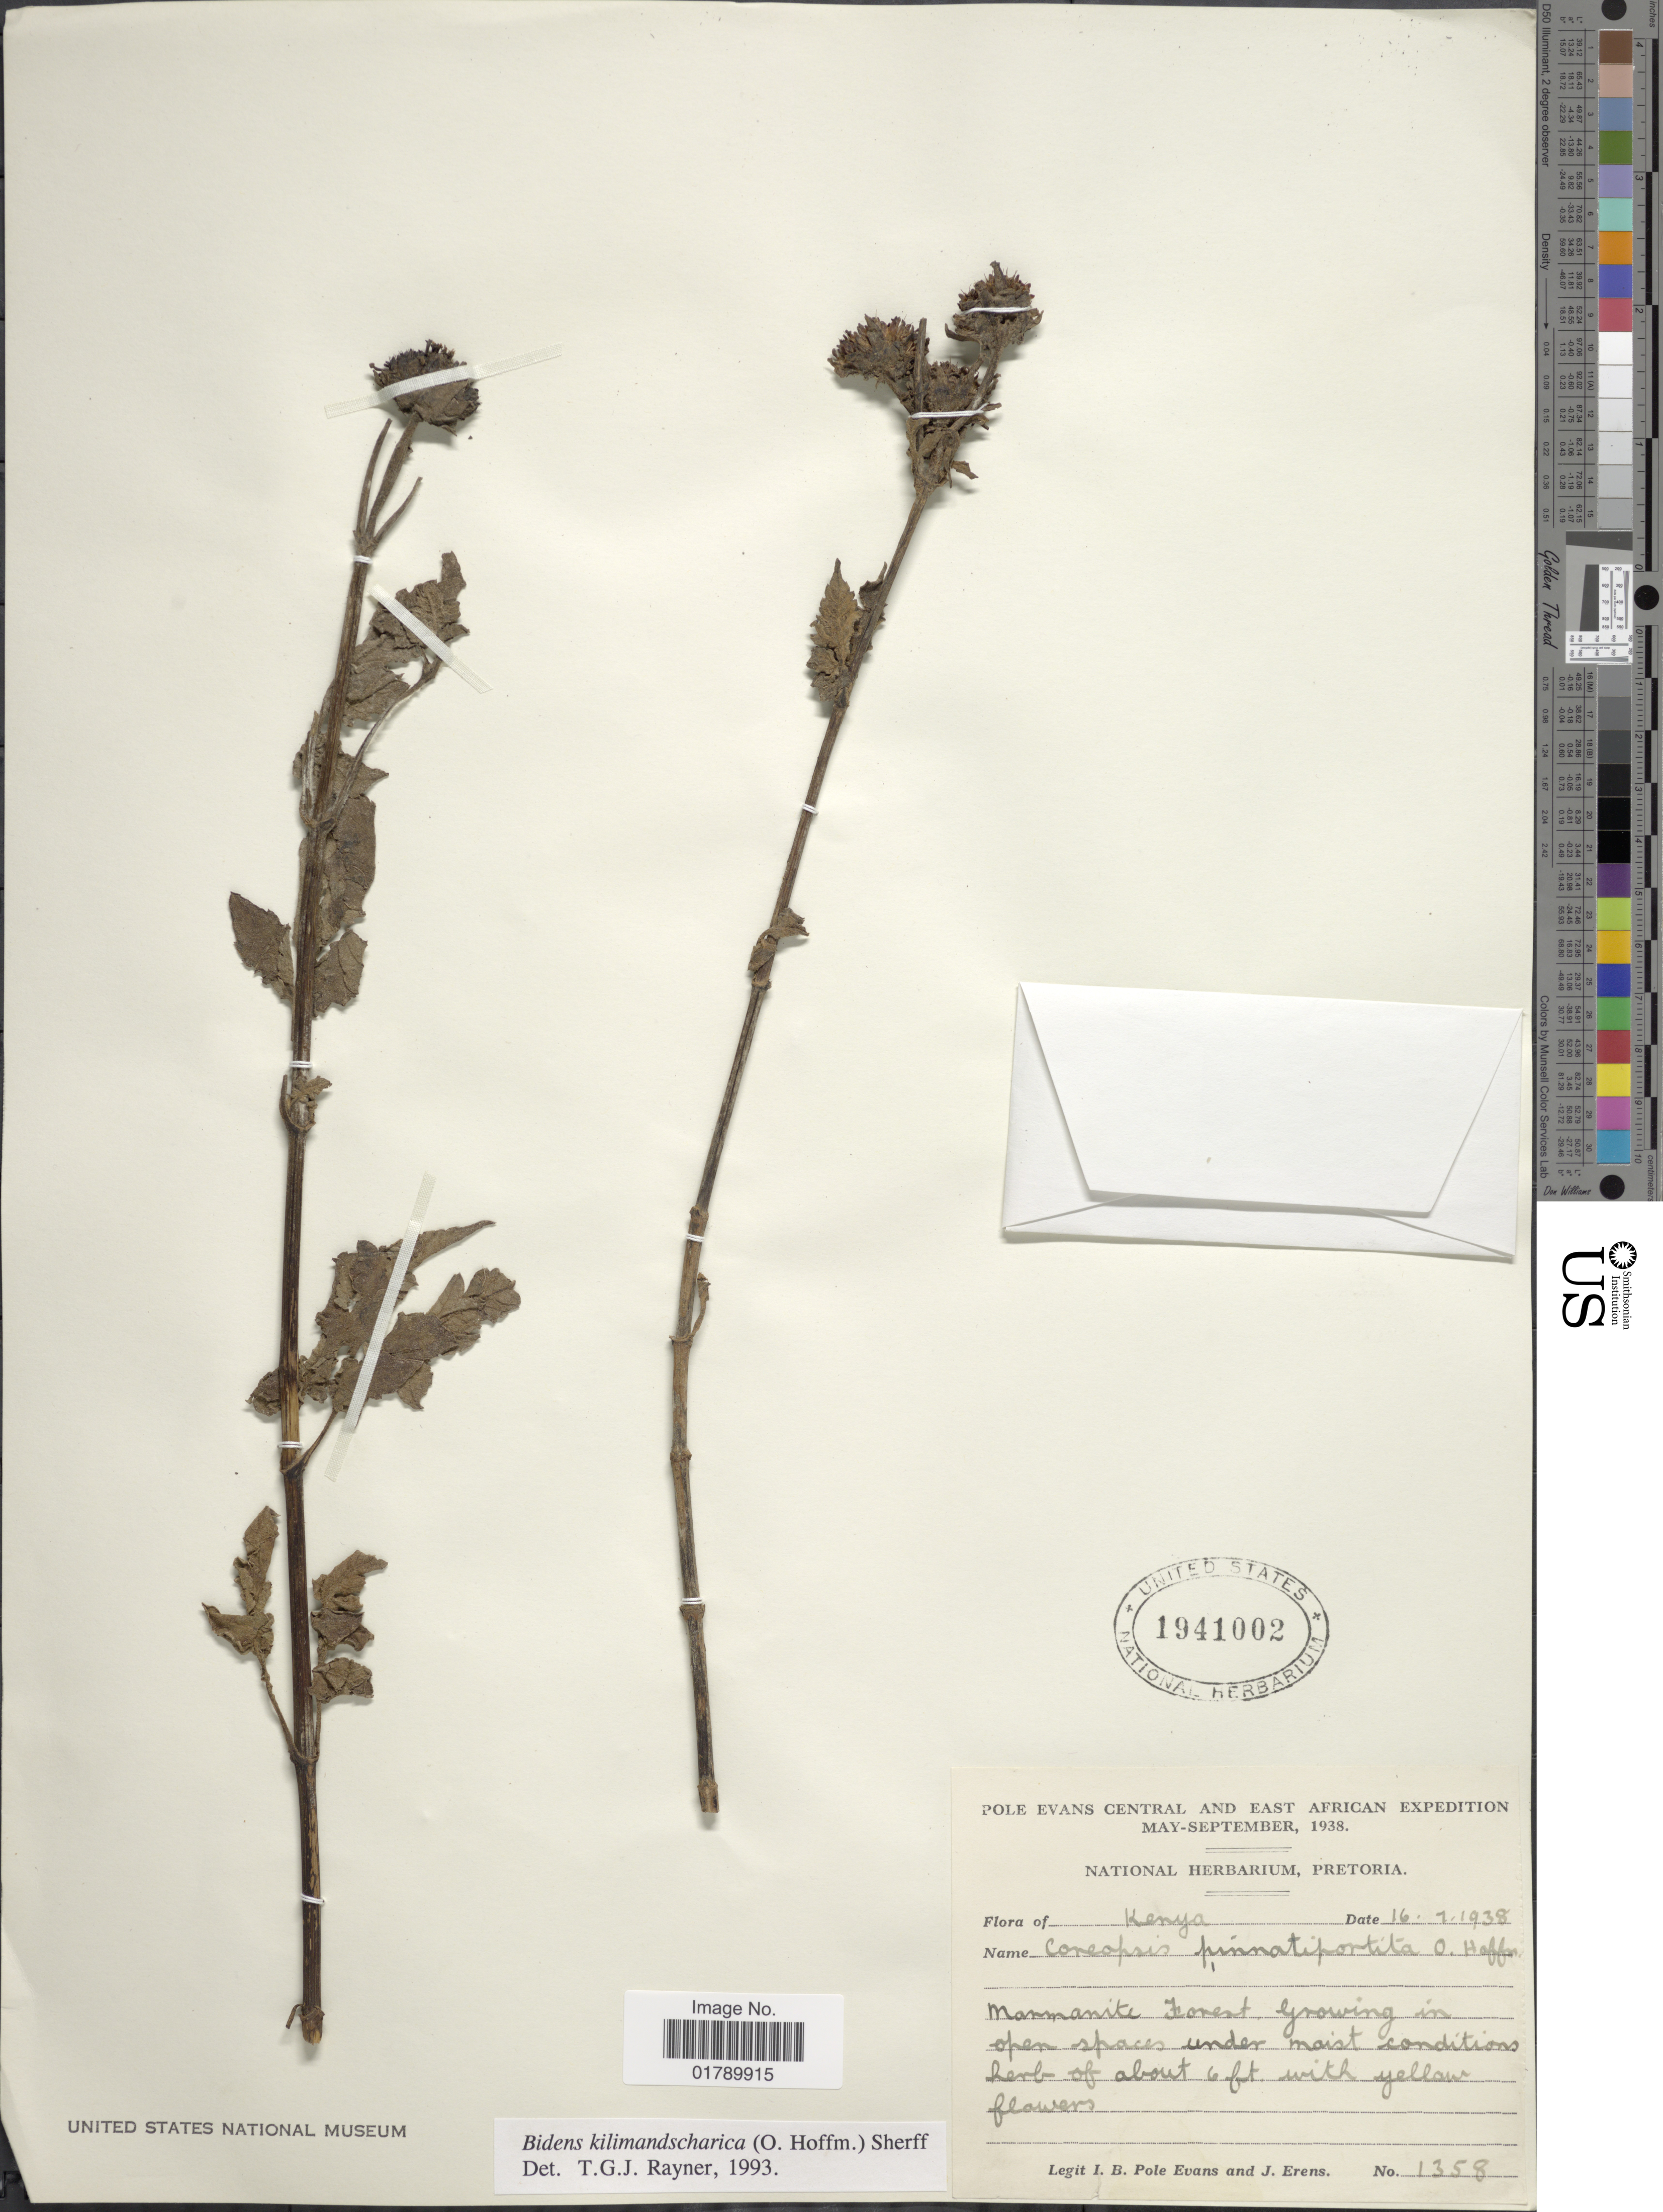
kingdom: Plantae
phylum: Tracheophyta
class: Magnoliopsida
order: Asterales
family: Asteraceae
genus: Bidens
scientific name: Bidens kilimandscharica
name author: (O. Hoffm.) Sherff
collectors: I. B. Pole-Evans & J. Erens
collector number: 1358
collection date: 1938-07-16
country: Kenya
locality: Manmanite Forest. [interpreted]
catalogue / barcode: US 1941002